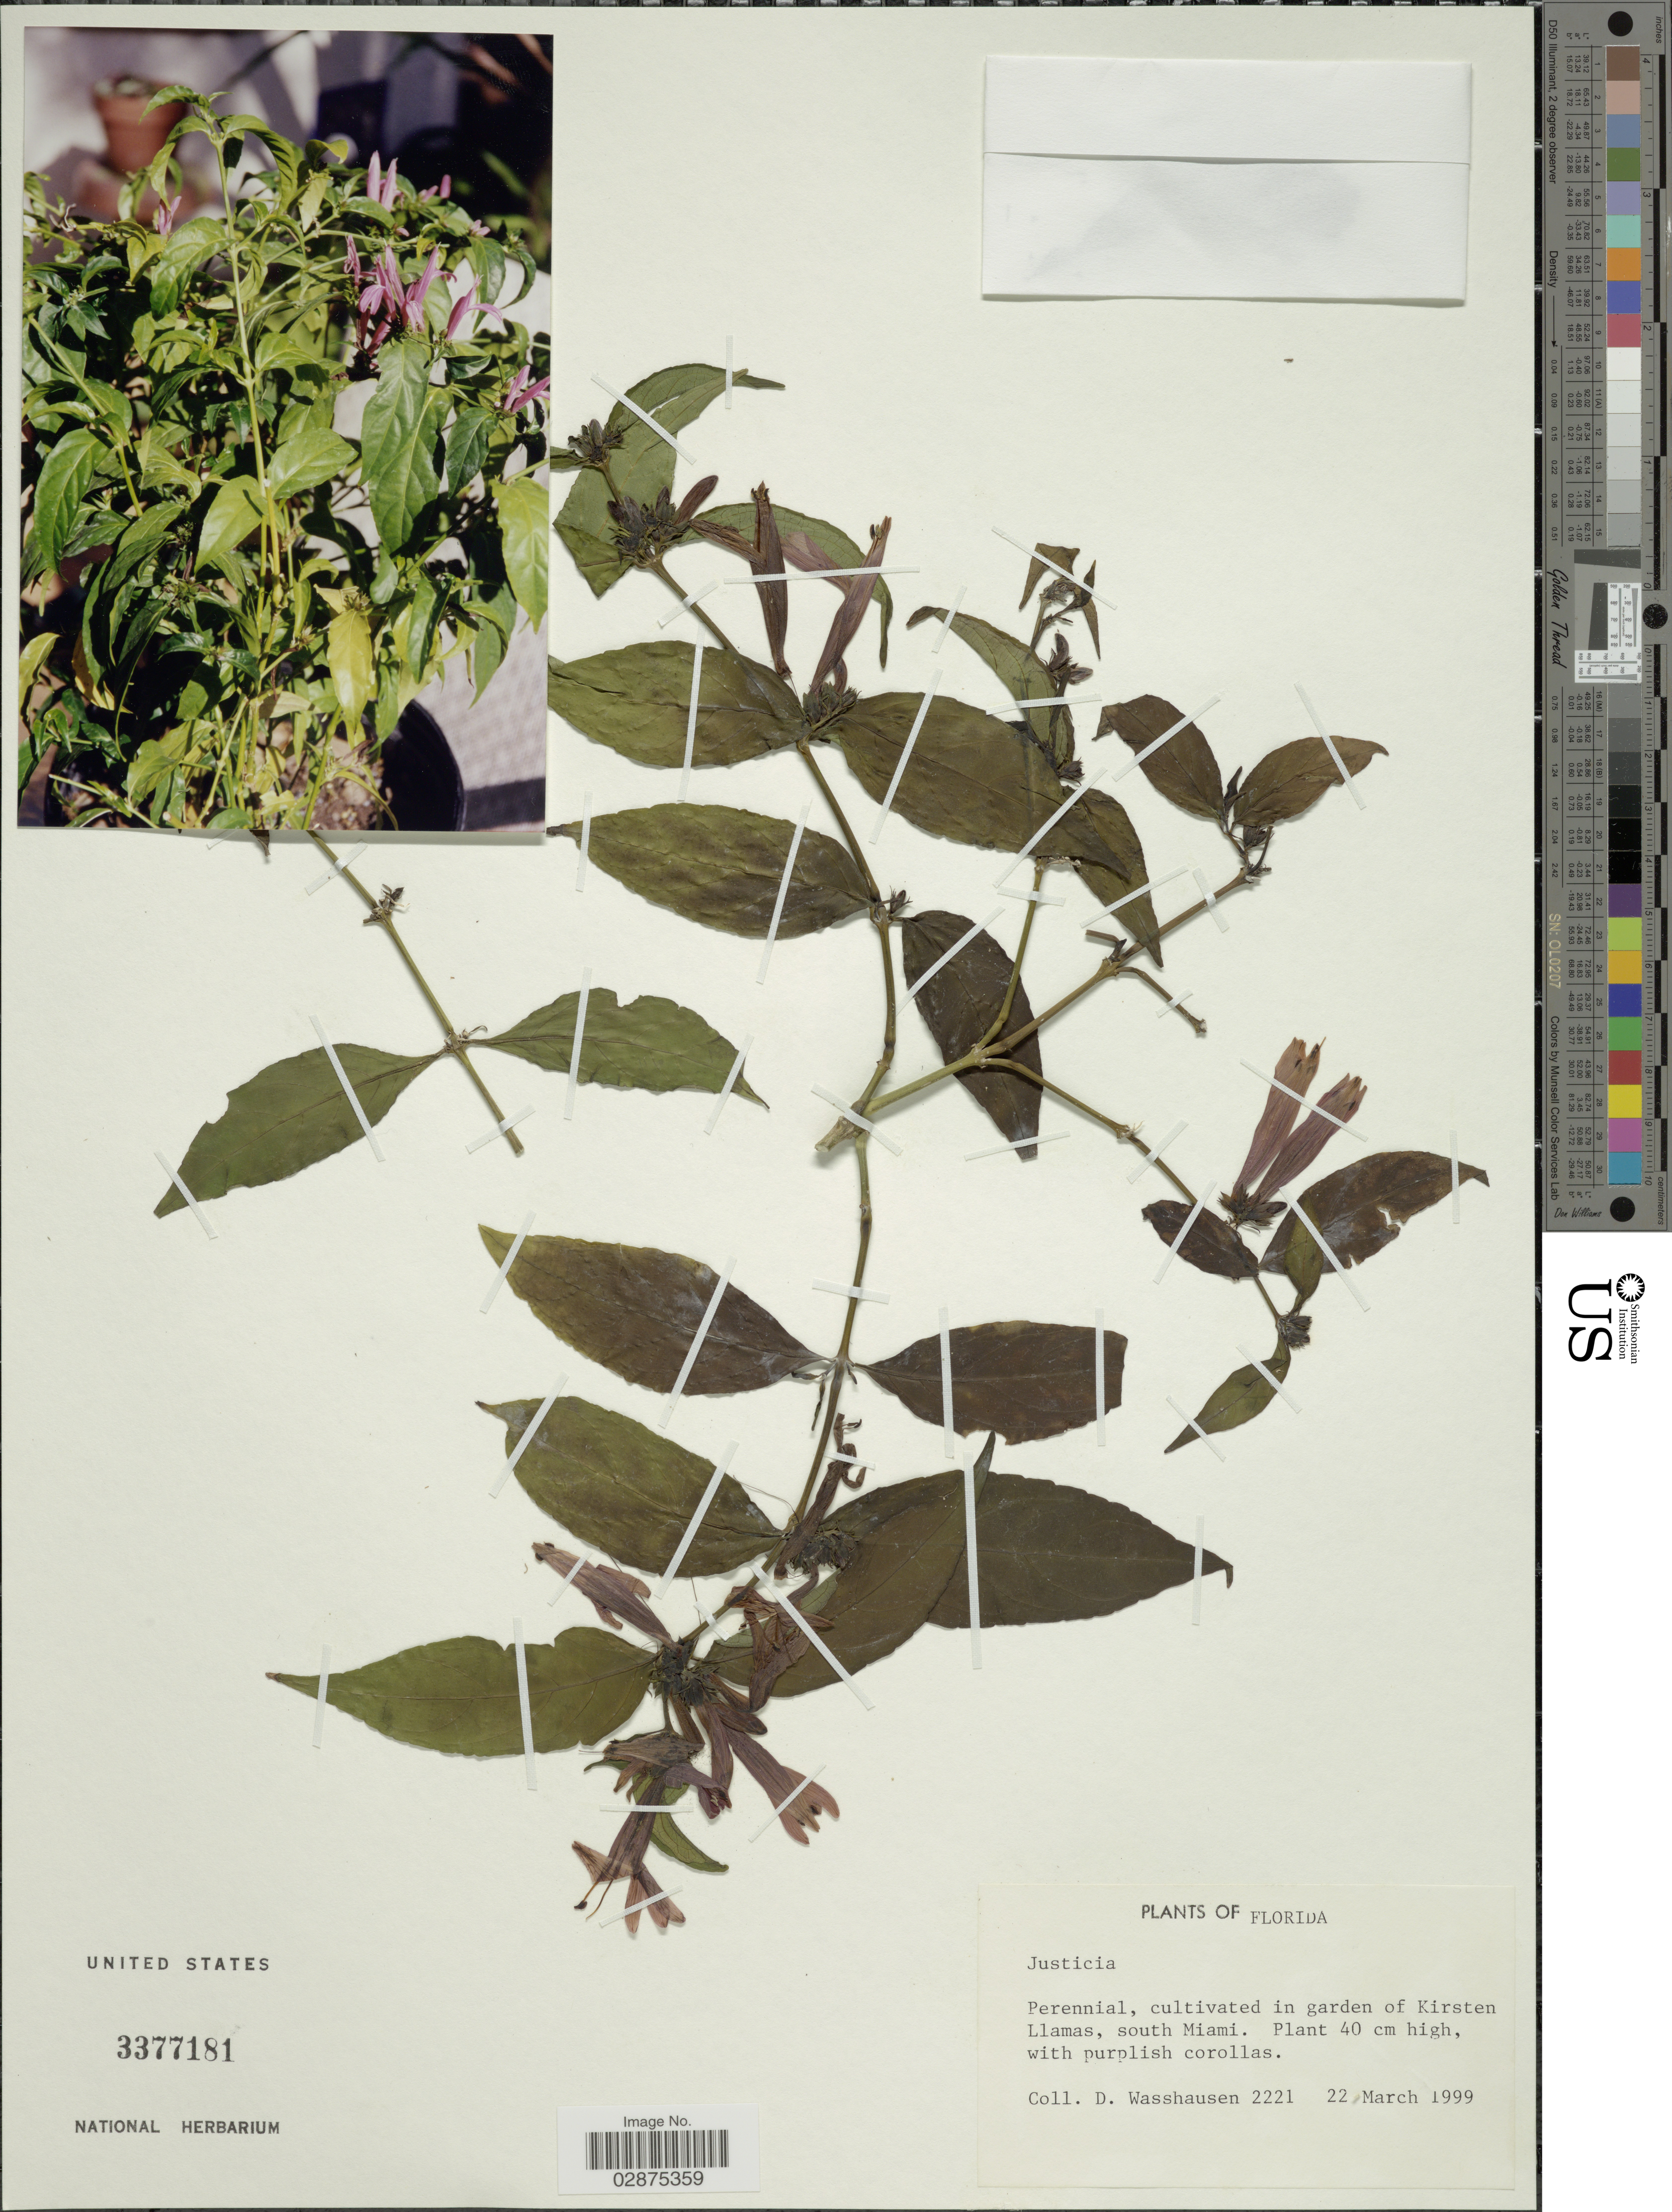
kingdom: Plantae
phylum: Tracheophyta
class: Magnoliopsida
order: Lamiales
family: Acanthaceae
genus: Justicia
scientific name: Justicia sp.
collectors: D. C. Wasshausen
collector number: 2221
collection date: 1999-03-22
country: United States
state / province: Florida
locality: Perennial, cultivated in garden of Kirsten Llamas, south Miami.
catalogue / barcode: US 3377181